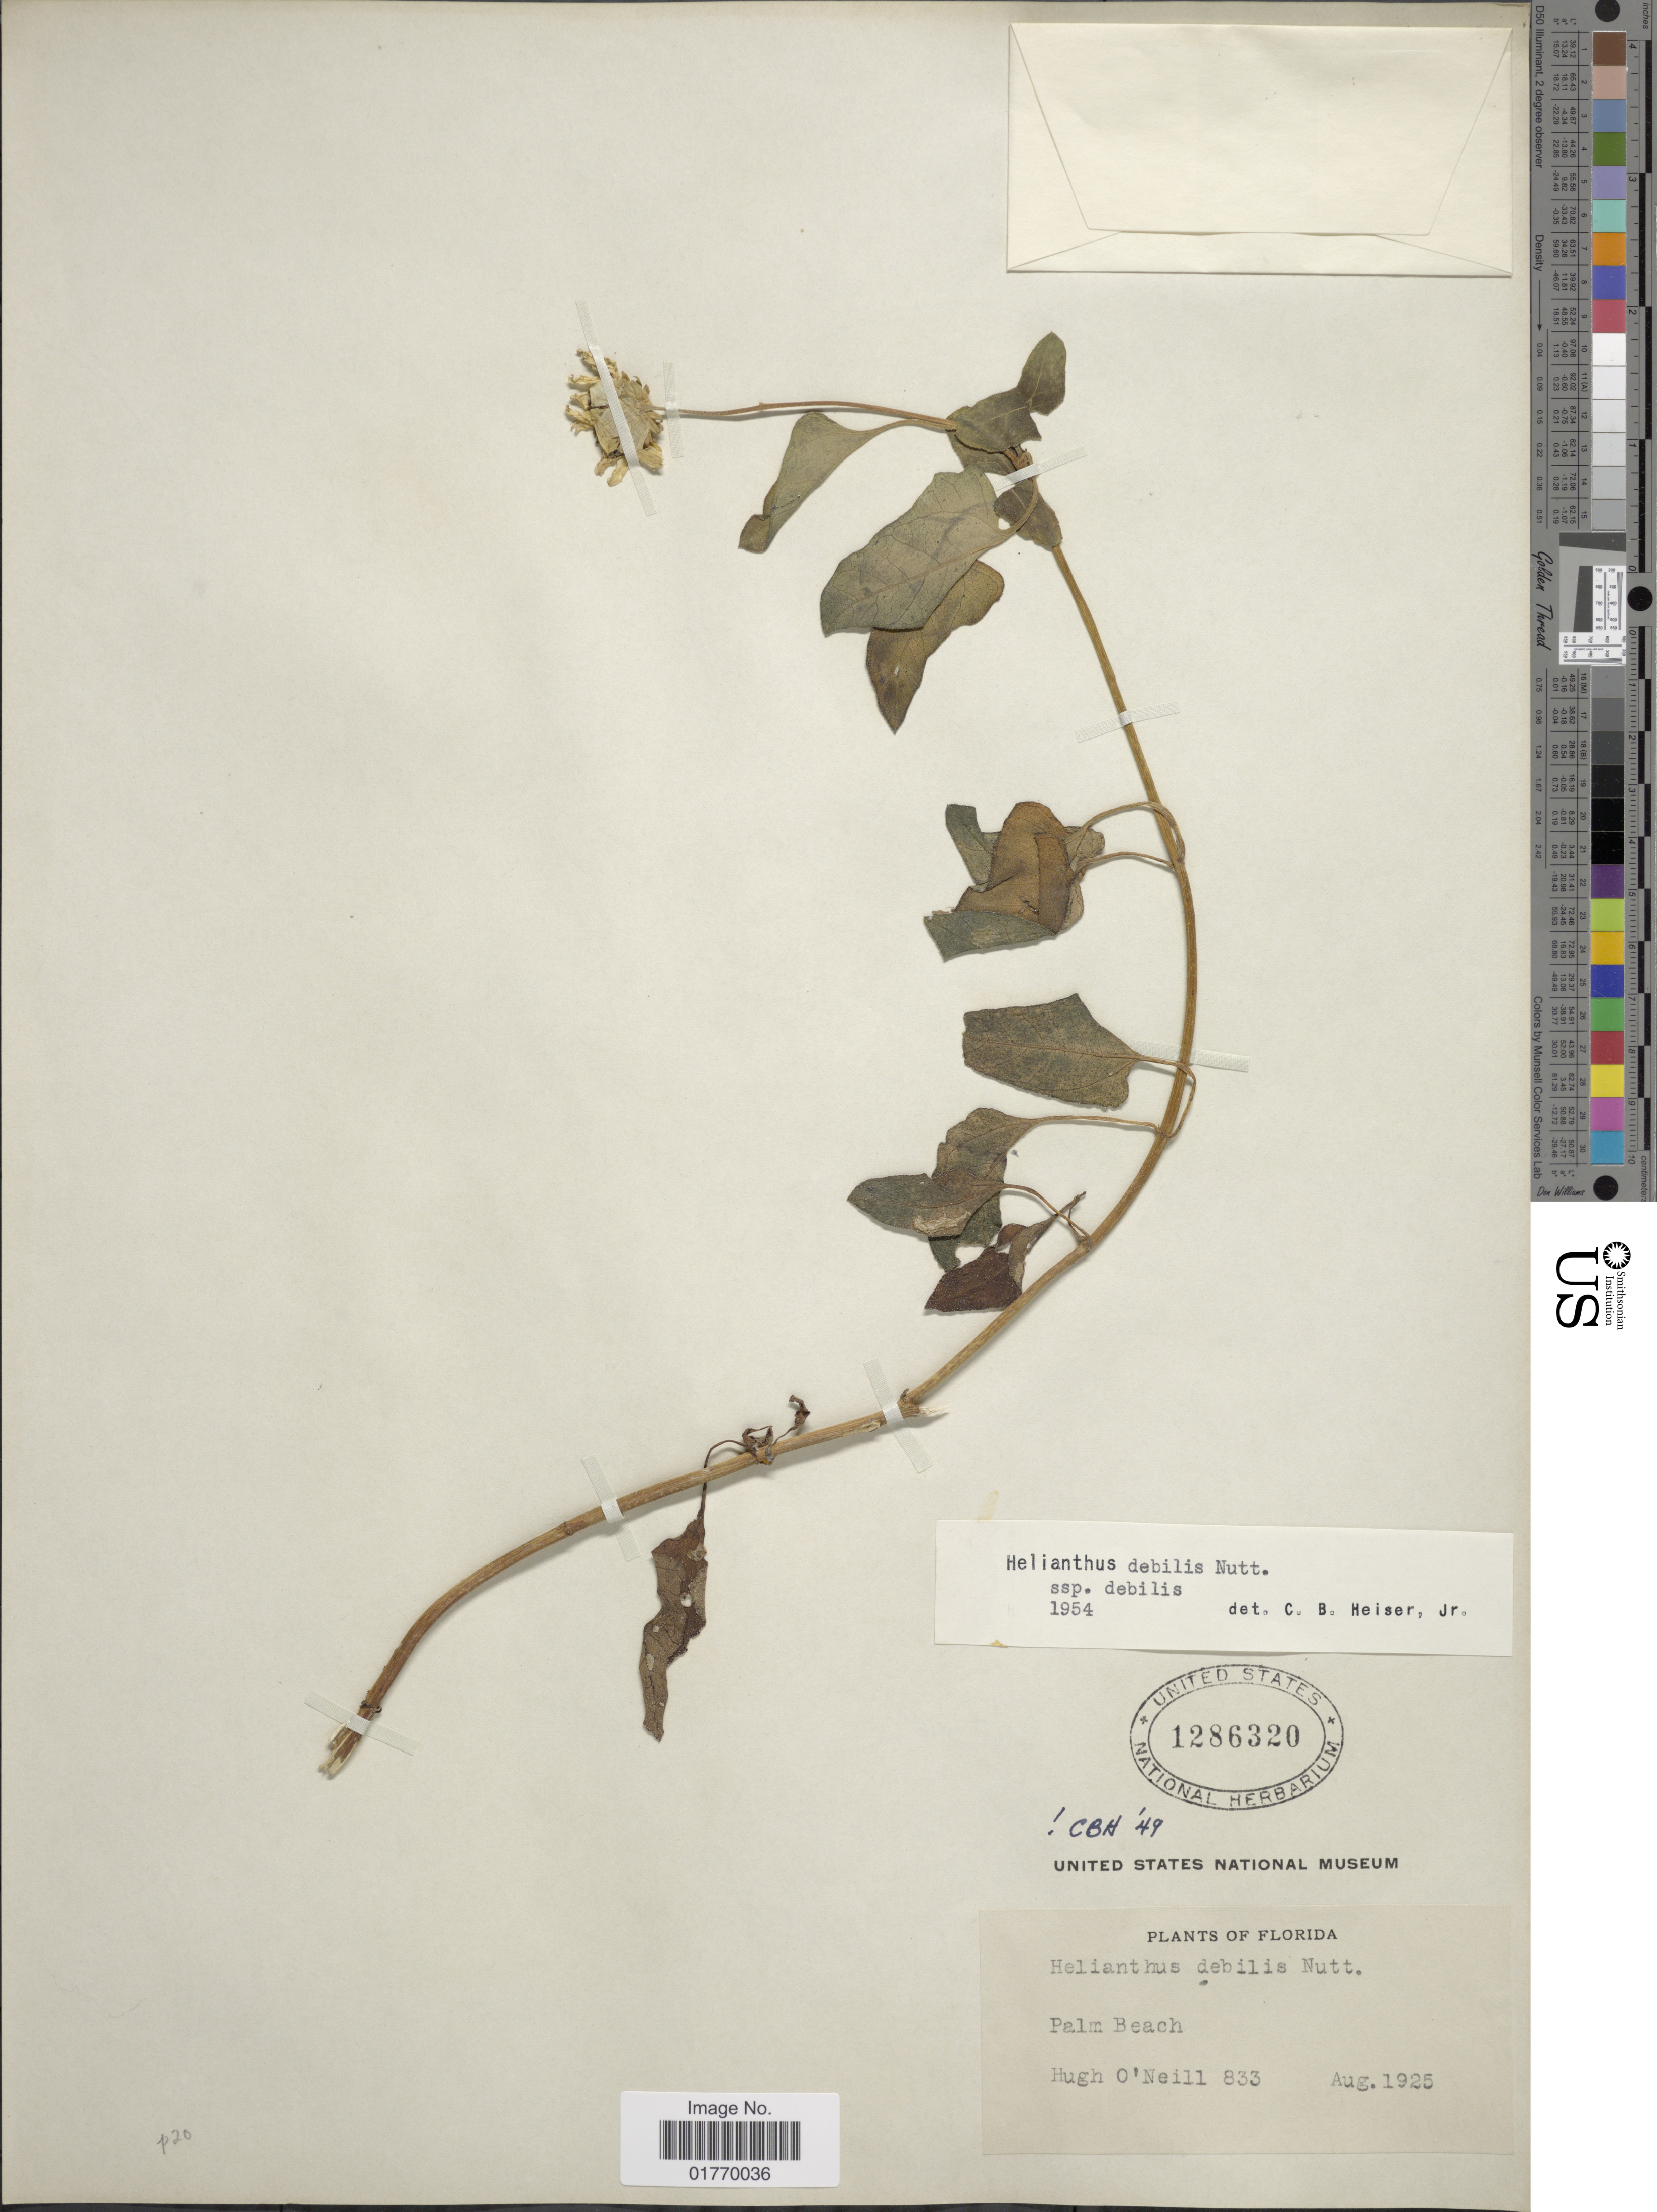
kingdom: Plantae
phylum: Tracheophyta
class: Magnoliopsida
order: Asterales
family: Asteraceae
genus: Helianthus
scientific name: Helianthus debilis subsp. debilis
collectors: H. T. O' Neill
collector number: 833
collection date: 1925-08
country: United States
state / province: Florida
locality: Palm Beach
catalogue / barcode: US 1286320